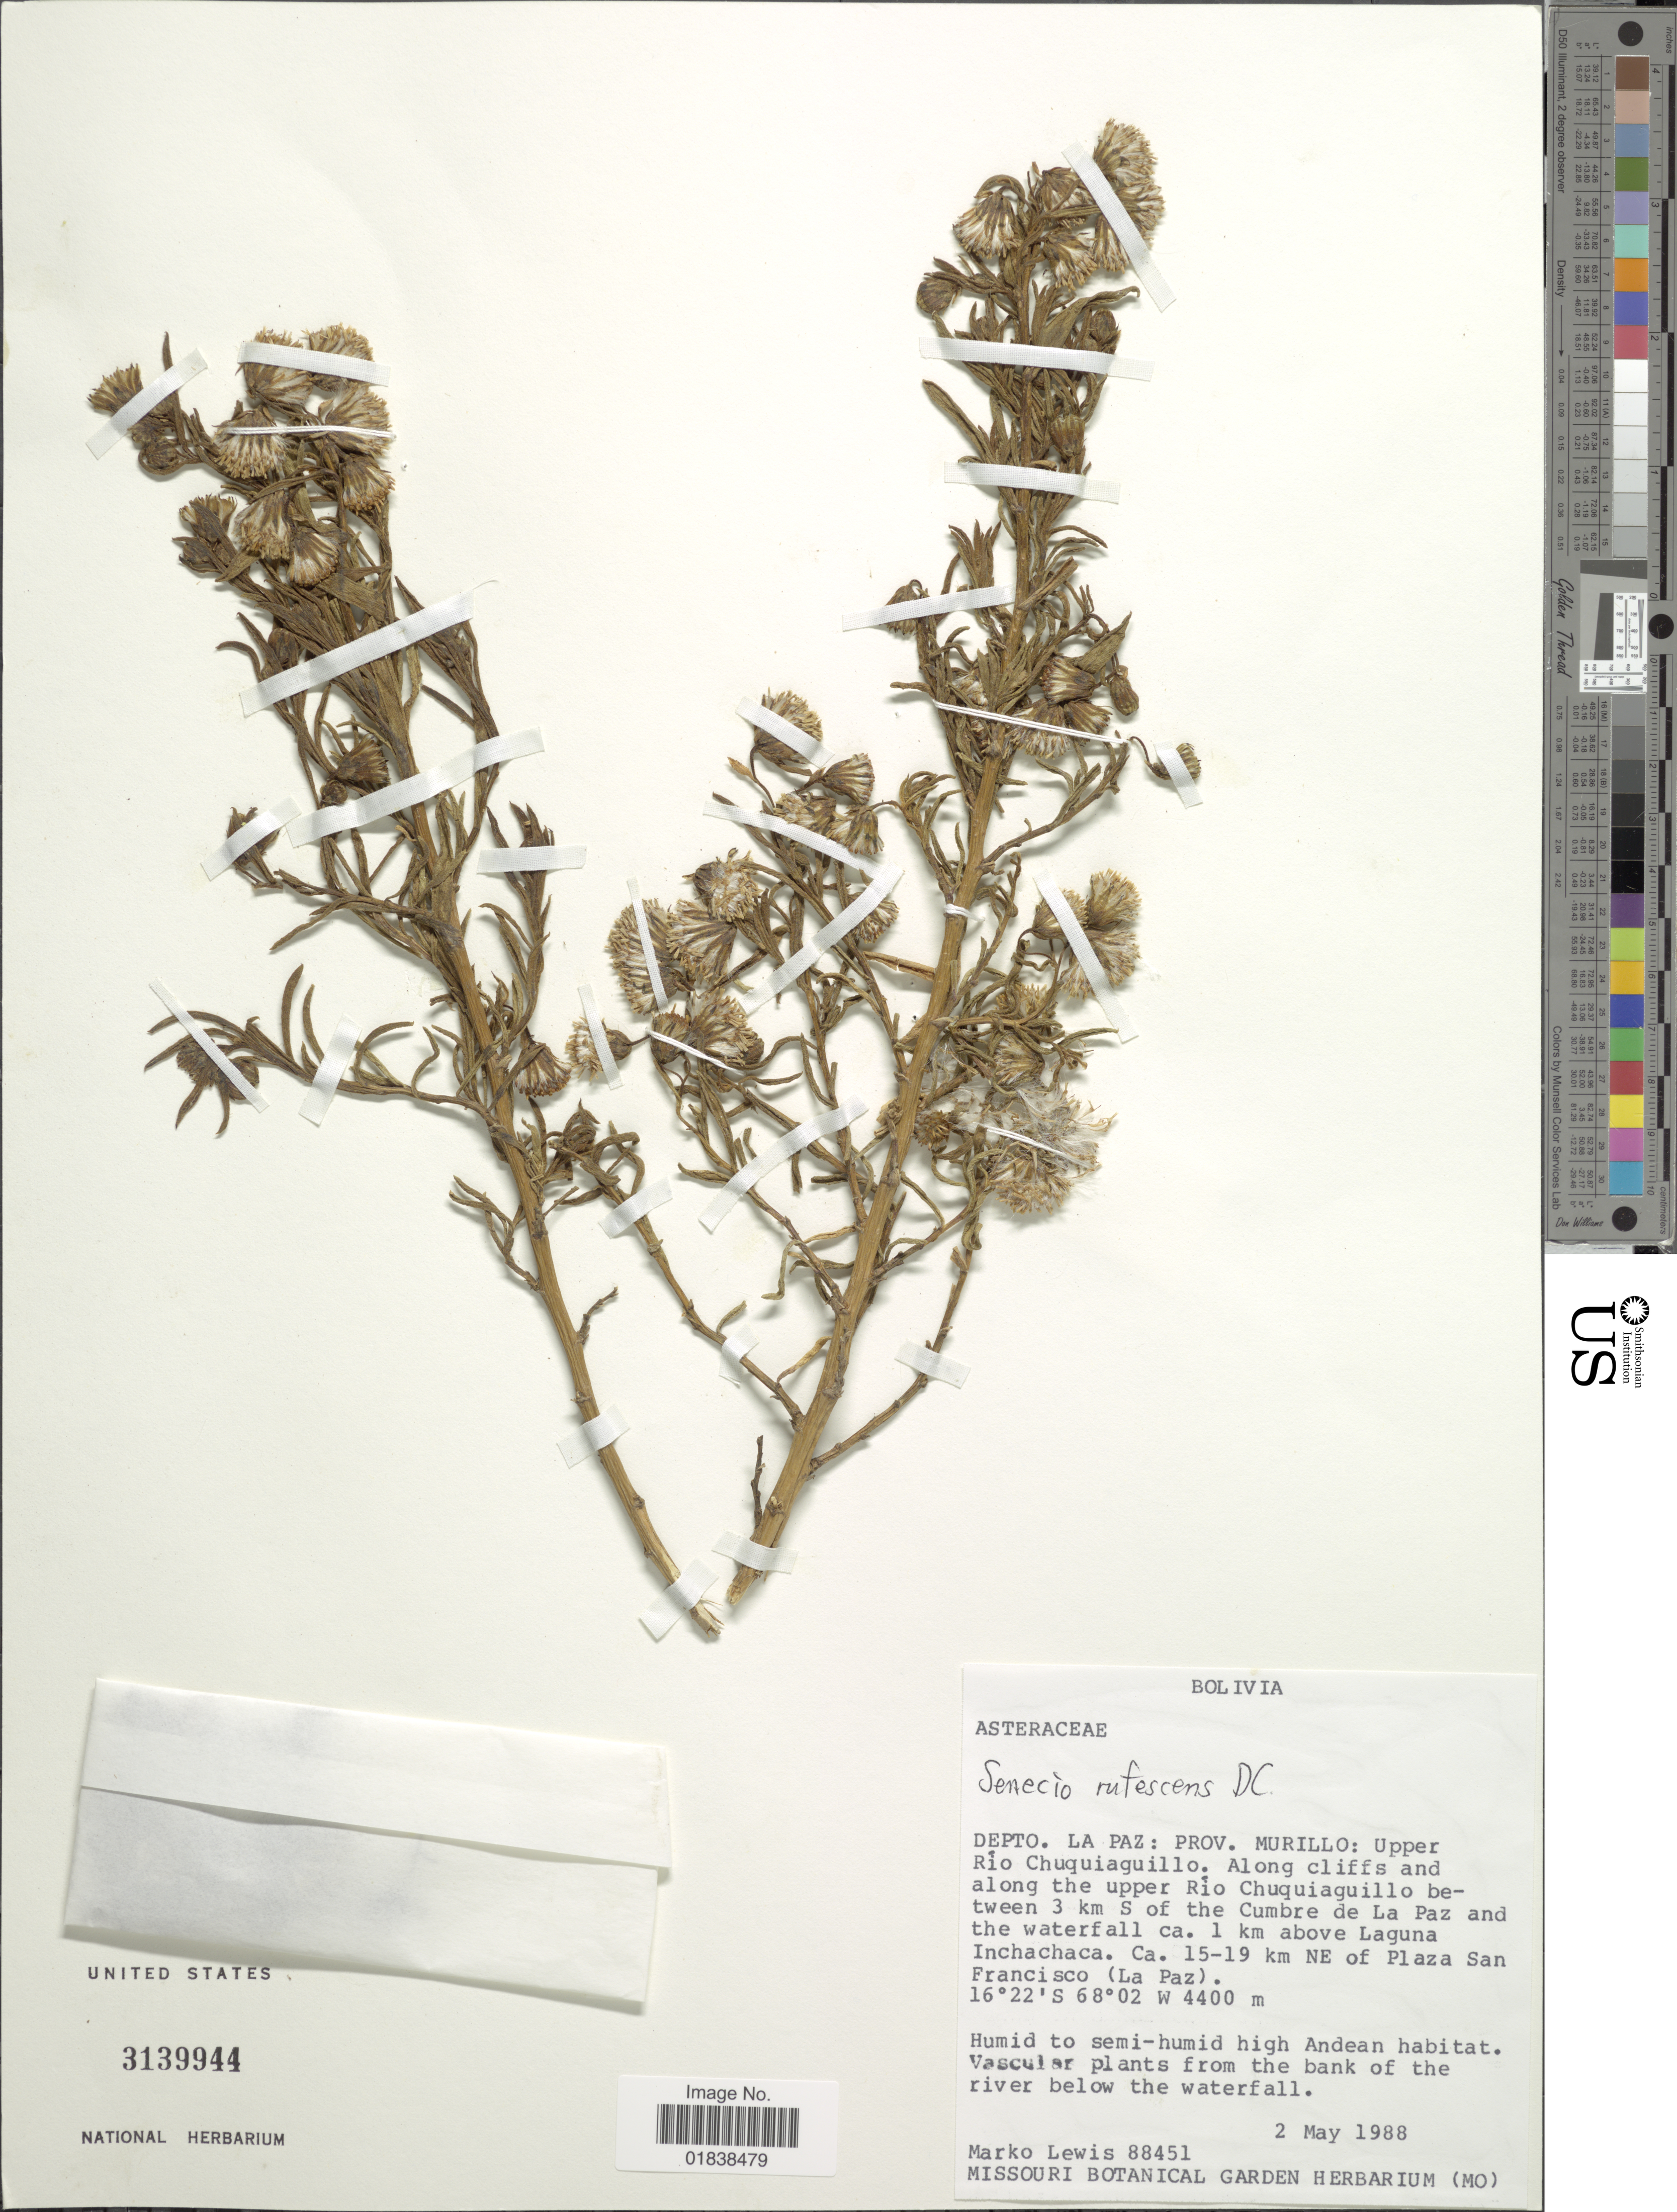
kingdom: Plantae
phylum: Tracheophyta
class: Magnoliopsida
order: Asterales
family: Asteraceae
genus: Senecio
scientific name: Senecio rufescens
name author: DC.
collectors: M. A. Lewis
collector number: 88451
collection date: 1988-05-02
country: Bolivia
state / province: La Paz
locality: Prov. Murillo, upper Rio Chuquiaguillo, along cliffs and along the upper Rio Chuquiaguillo between 3 km S of the Cumbre de La Paz and the waterfall ca 1 km above Laguna Inchachaca, ca 15-19 km NE of Plaza San Francisco (La Paz)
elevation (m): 4400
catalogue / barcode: US 3139944